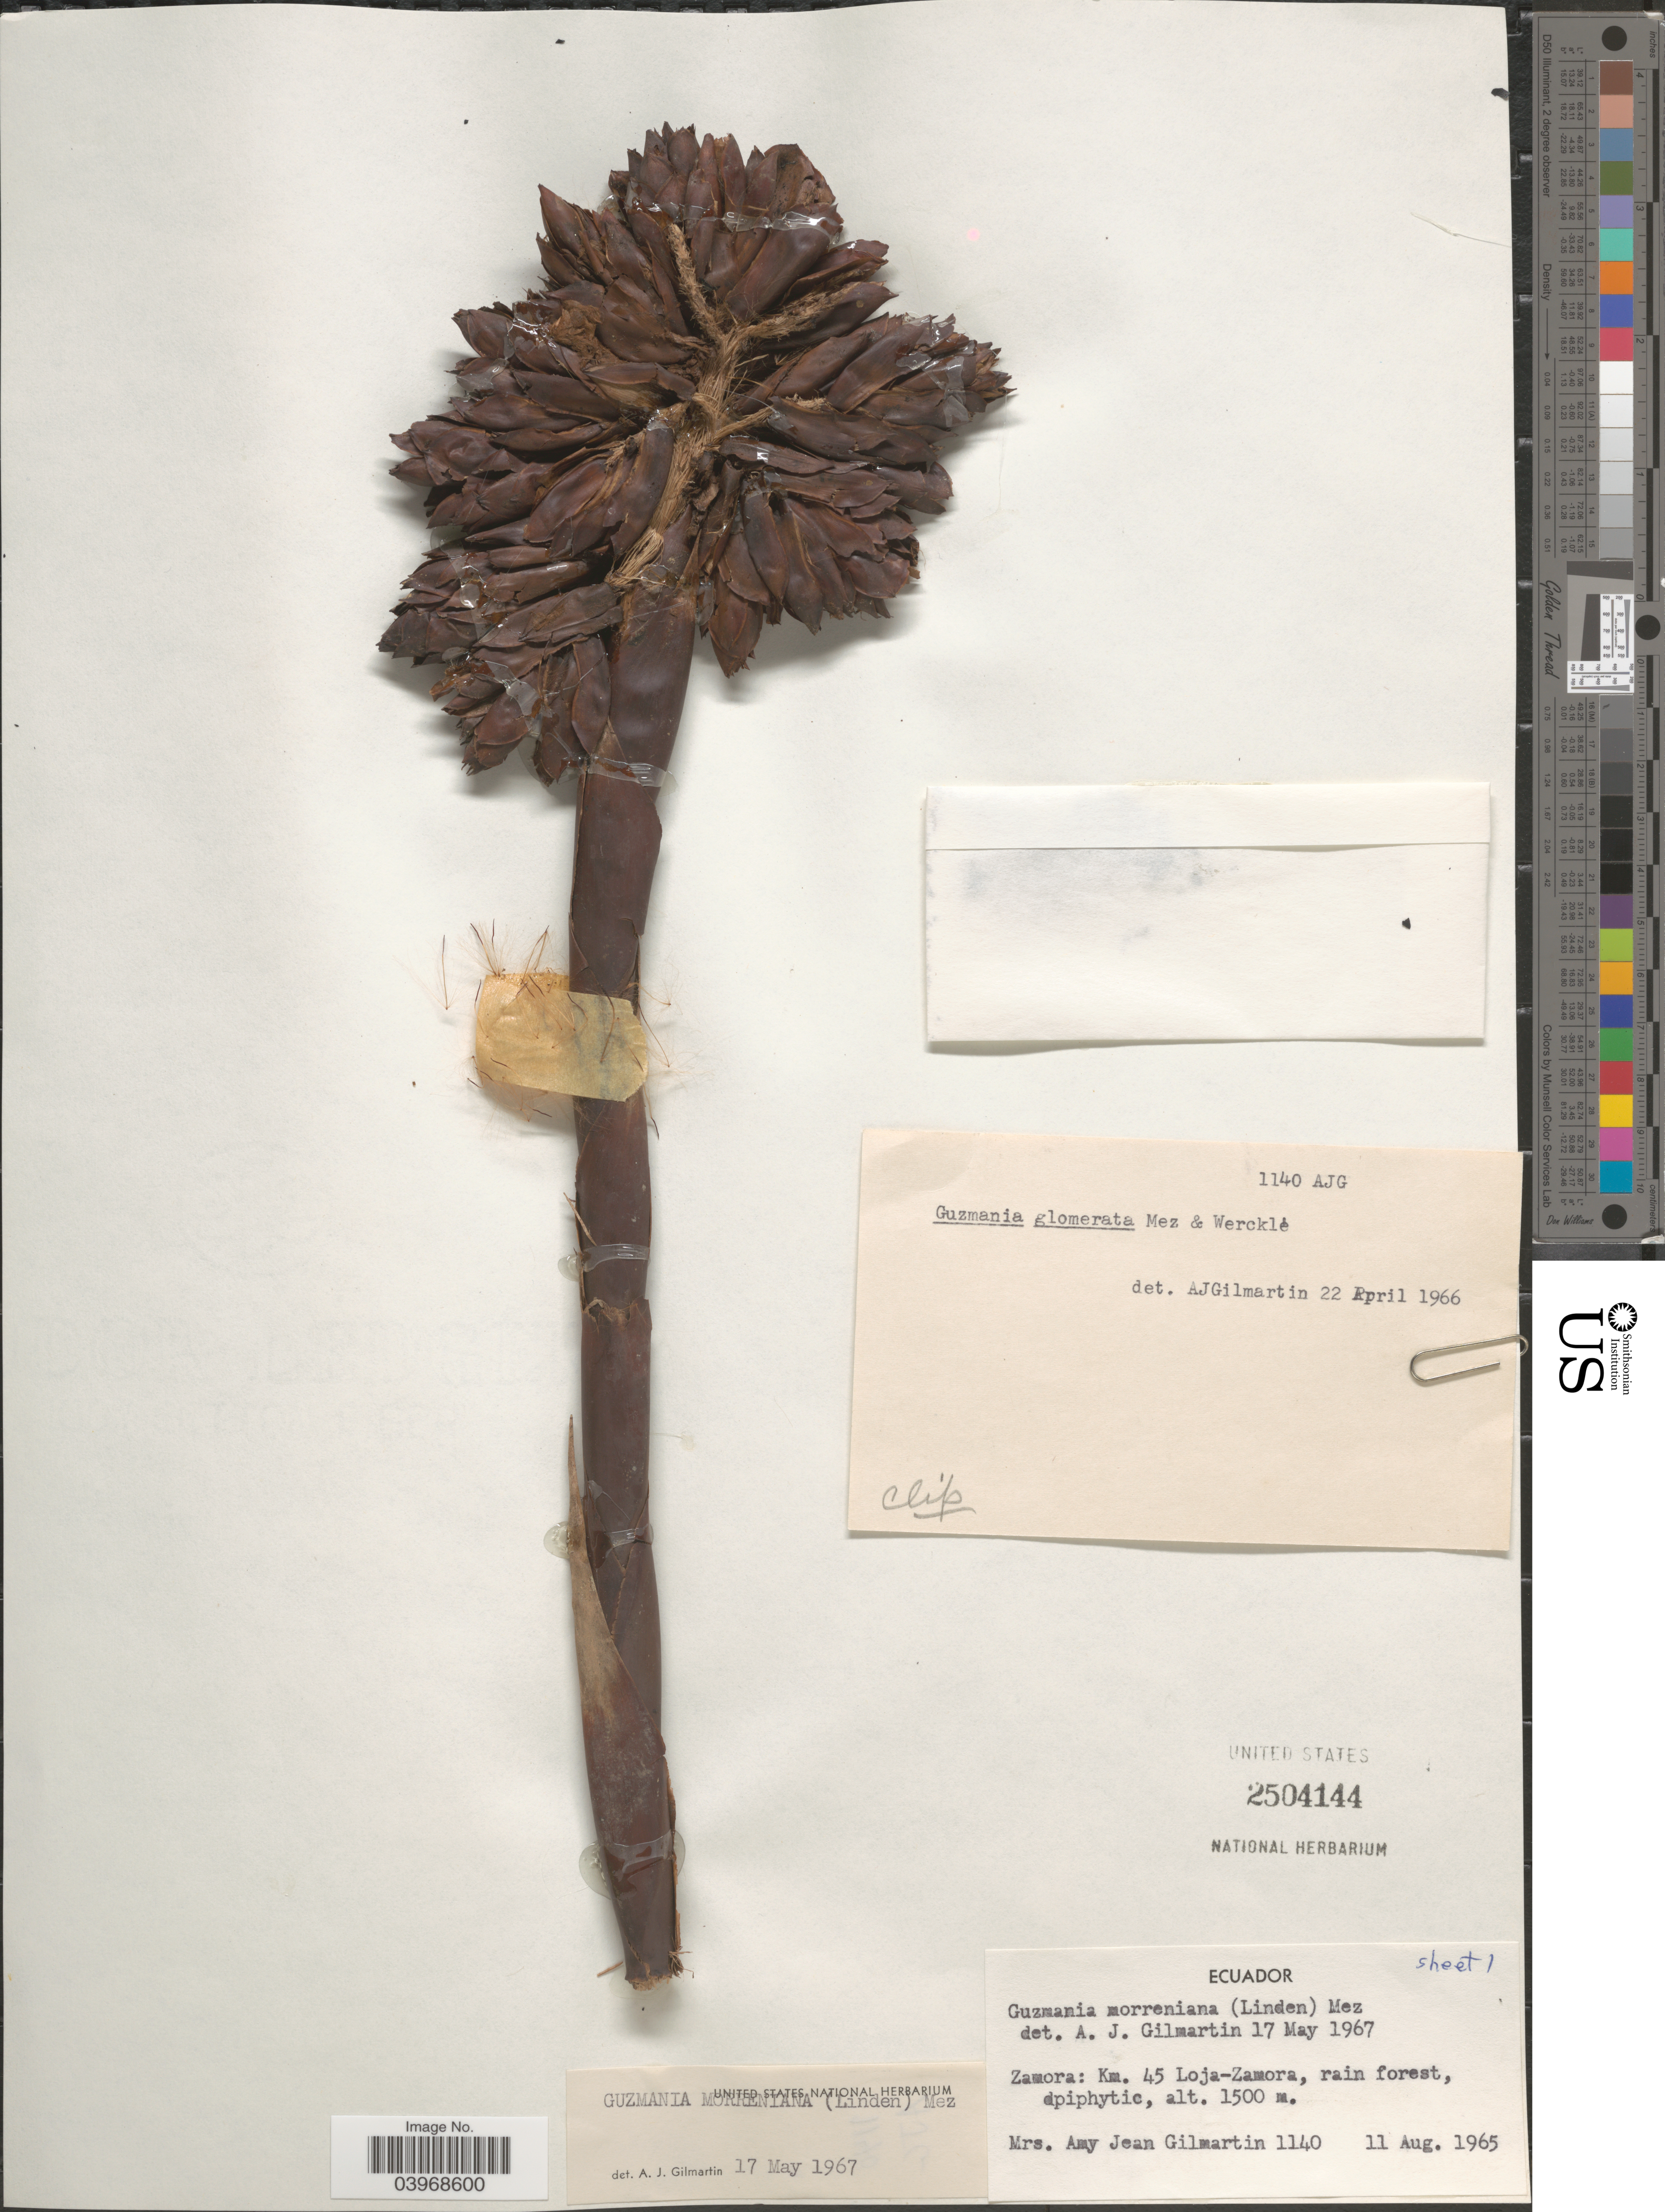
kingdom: Plantae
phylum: Tracheophyta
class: Liliopsida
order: Poales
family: Bromeliaceae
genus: Guzmania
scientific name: Guzmania morreniana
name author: (Linden ex É. Morren) Mez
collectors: A. J. Gilmartin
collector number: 1140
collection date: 1965-08-11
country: Ecuador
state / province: Zamora-Chinchipe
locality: Zamora: Km. 45 Loja-Zamora, rain forest.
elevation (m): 1500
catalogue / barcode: US 2504144